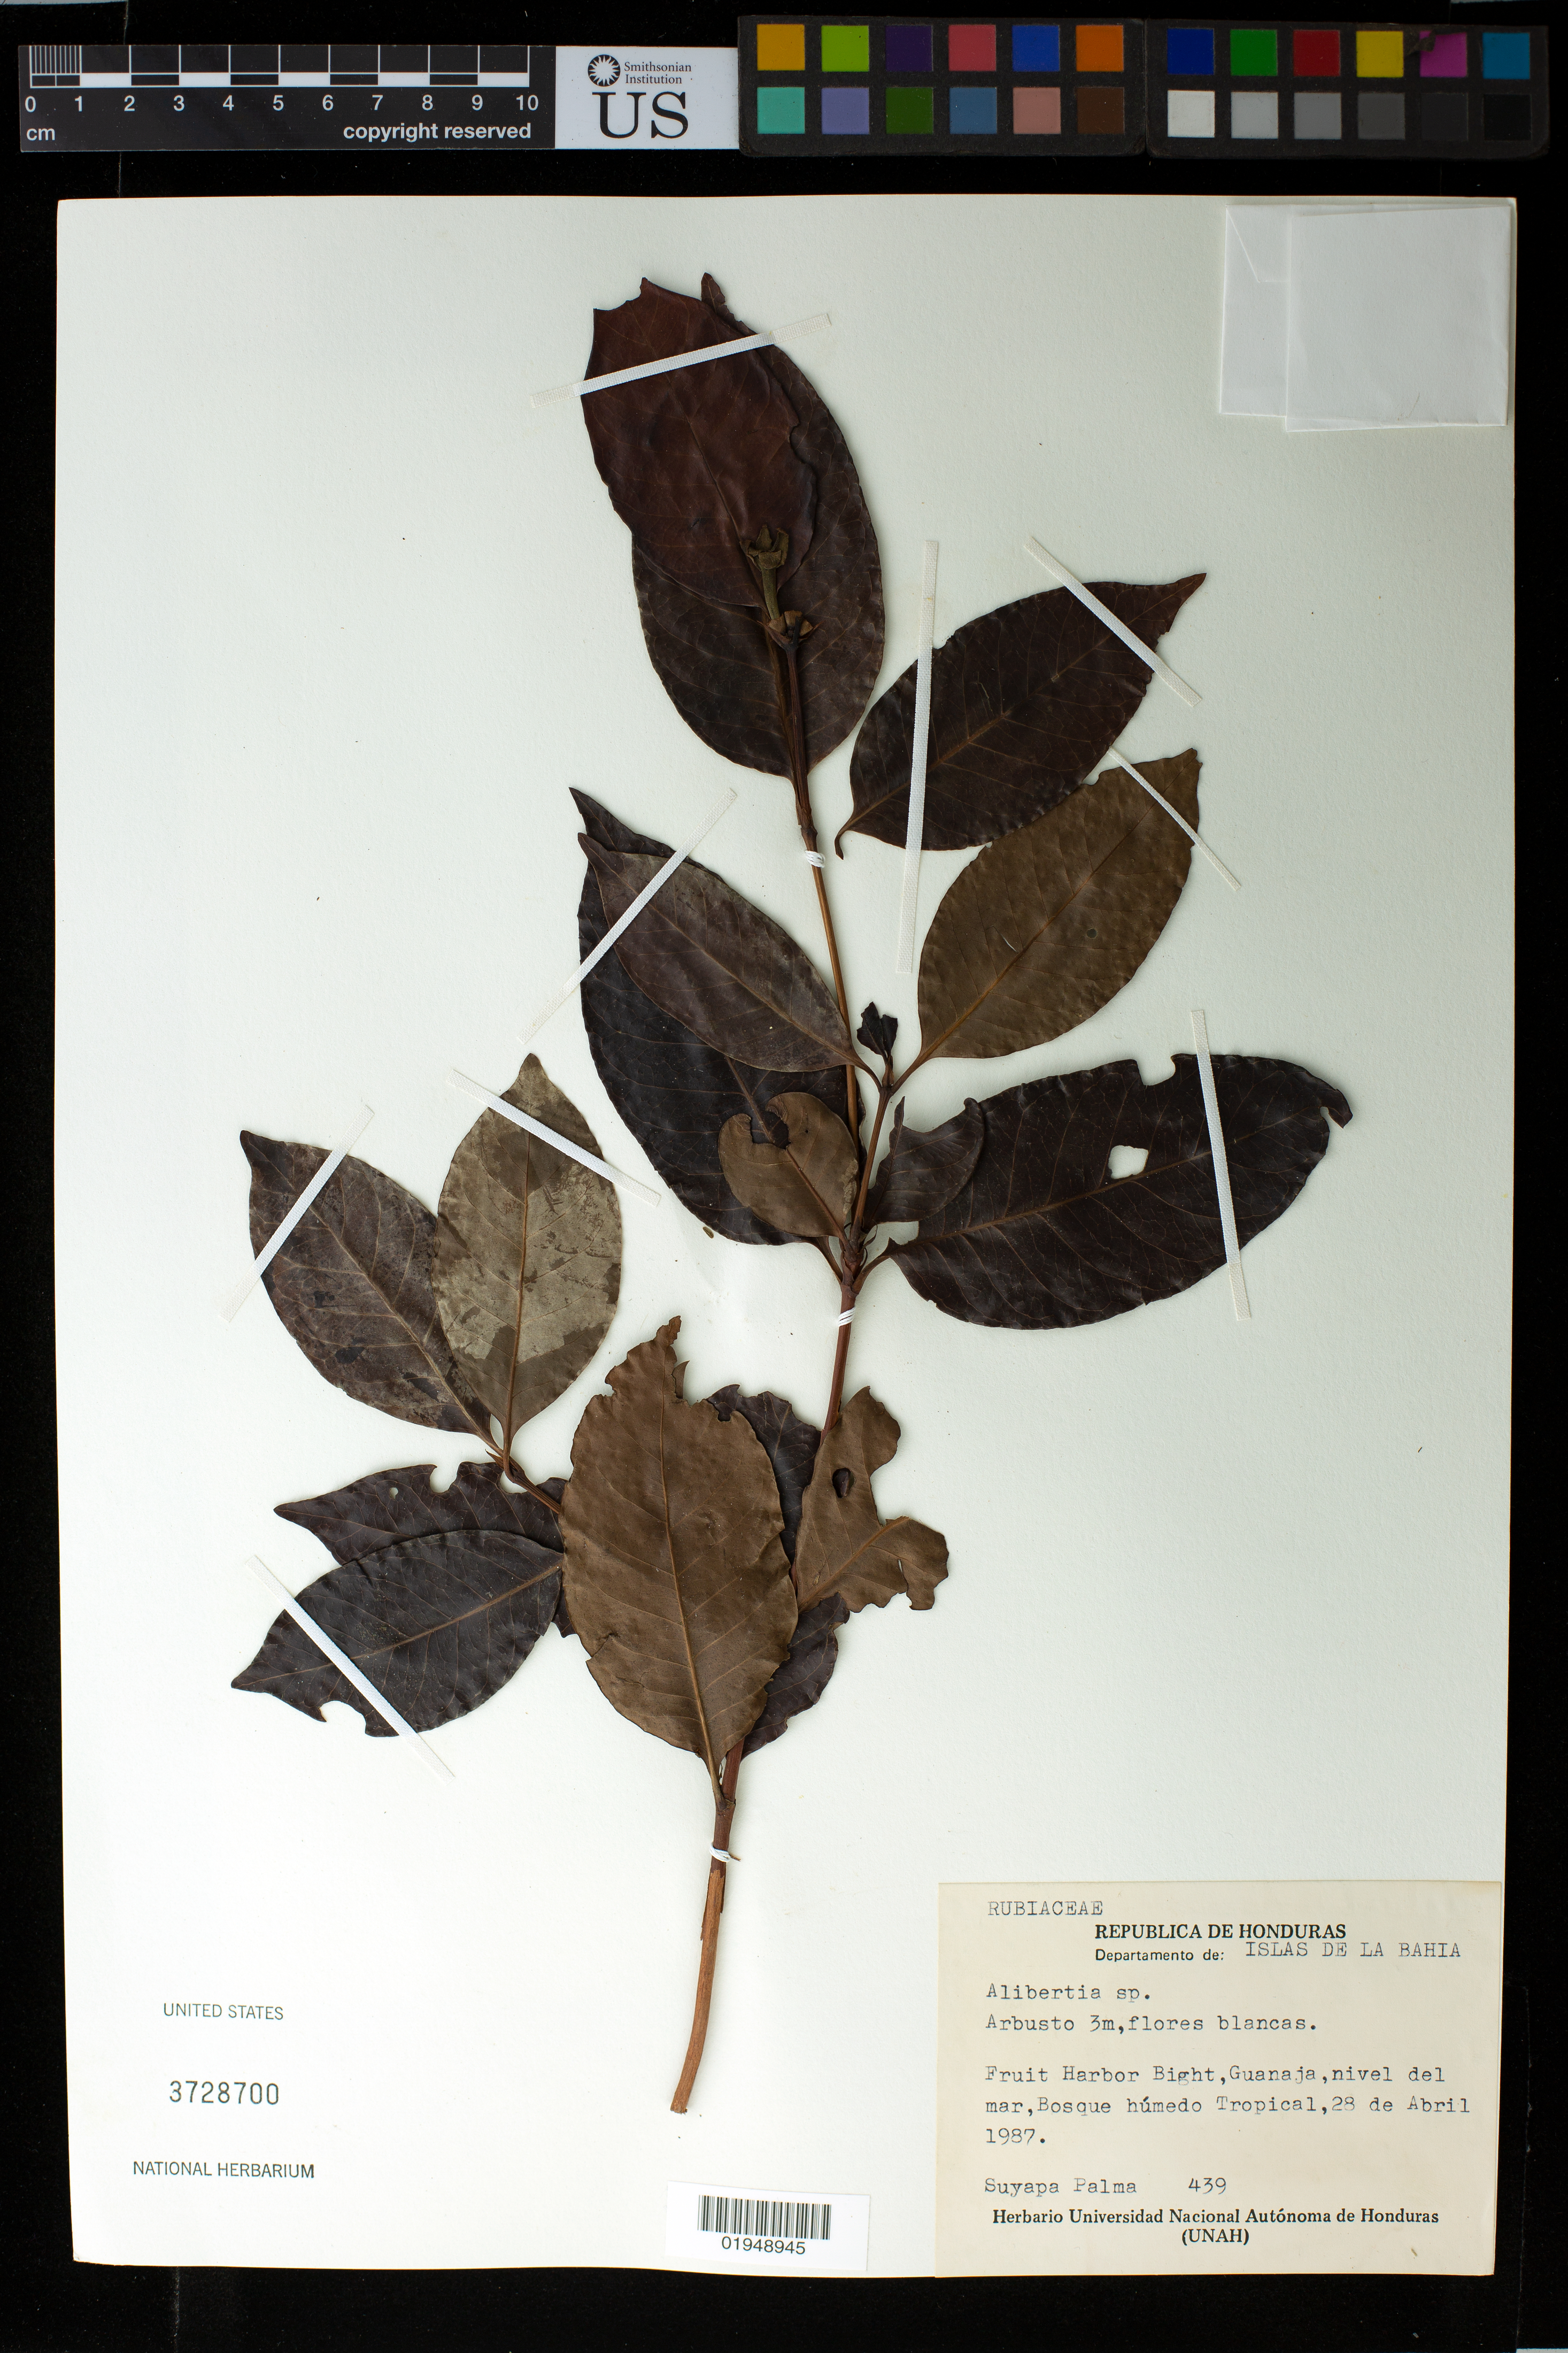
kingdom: Plantae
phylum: Tracheophyta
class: Magnoliopsida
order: Gentianales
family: Rubiaceae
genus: Alibertia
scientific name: Alibertia edulis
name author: (Rich.) A. Rich. ex DC.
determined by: Strong, Mark T., (BOT), Smithsonian Institution - National Museum of Natural History (UNITED STATES)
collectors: S. Palma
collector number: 439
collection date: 1987-04-28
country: Honduras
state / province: Islas de la Bahía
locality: Republica de Honduras, Departamento de : Islas de la Bahia, Fruit harbor Bight, Guanaja, nivel del mar, Bosque humedo Tropical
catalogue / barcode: US 3728700